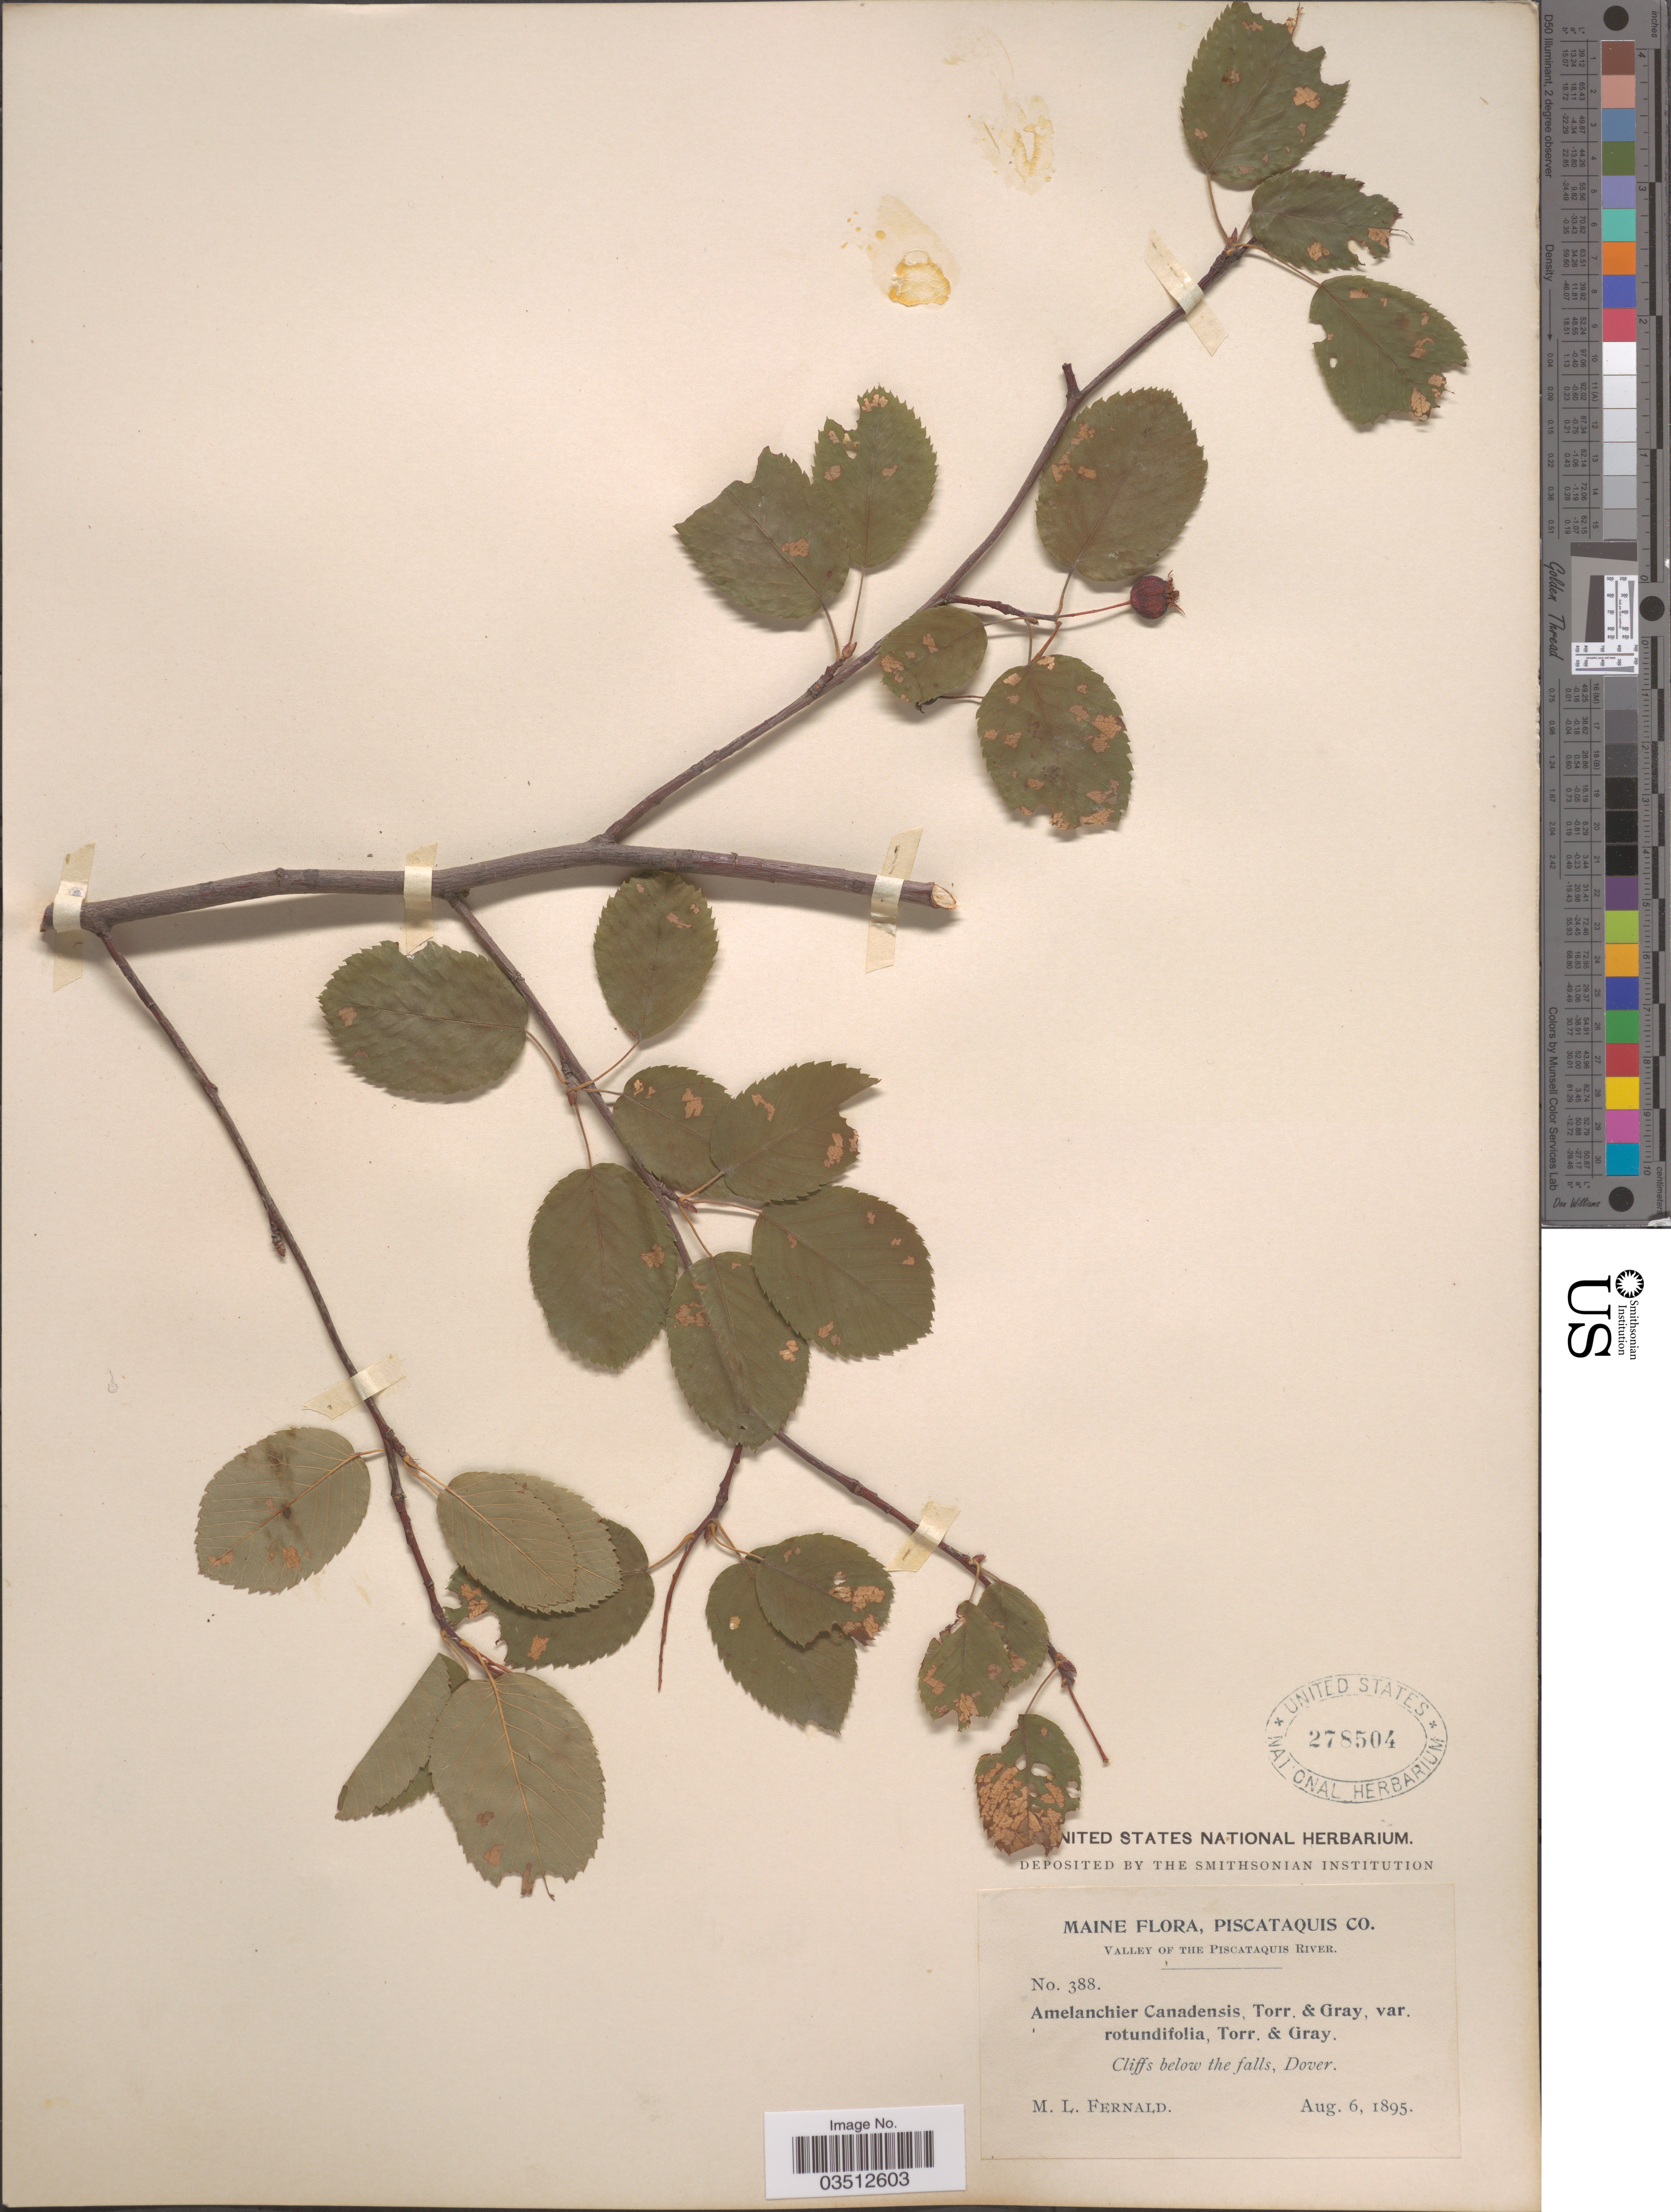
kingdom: Plantae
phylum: Tracheophyta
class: Magnoliopsida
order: Rosales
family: Rosaceae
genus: Amelanchier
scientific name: Amelanchier sanguinea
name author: (Pursh) DC.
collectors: M. L. Fernald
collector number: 388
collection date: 1895-08-06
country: United States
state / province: Maine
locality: Piscataquis Co. Valley of The Piscataquis River. Cliffs below the falls, Dover.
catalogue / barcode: US 278504